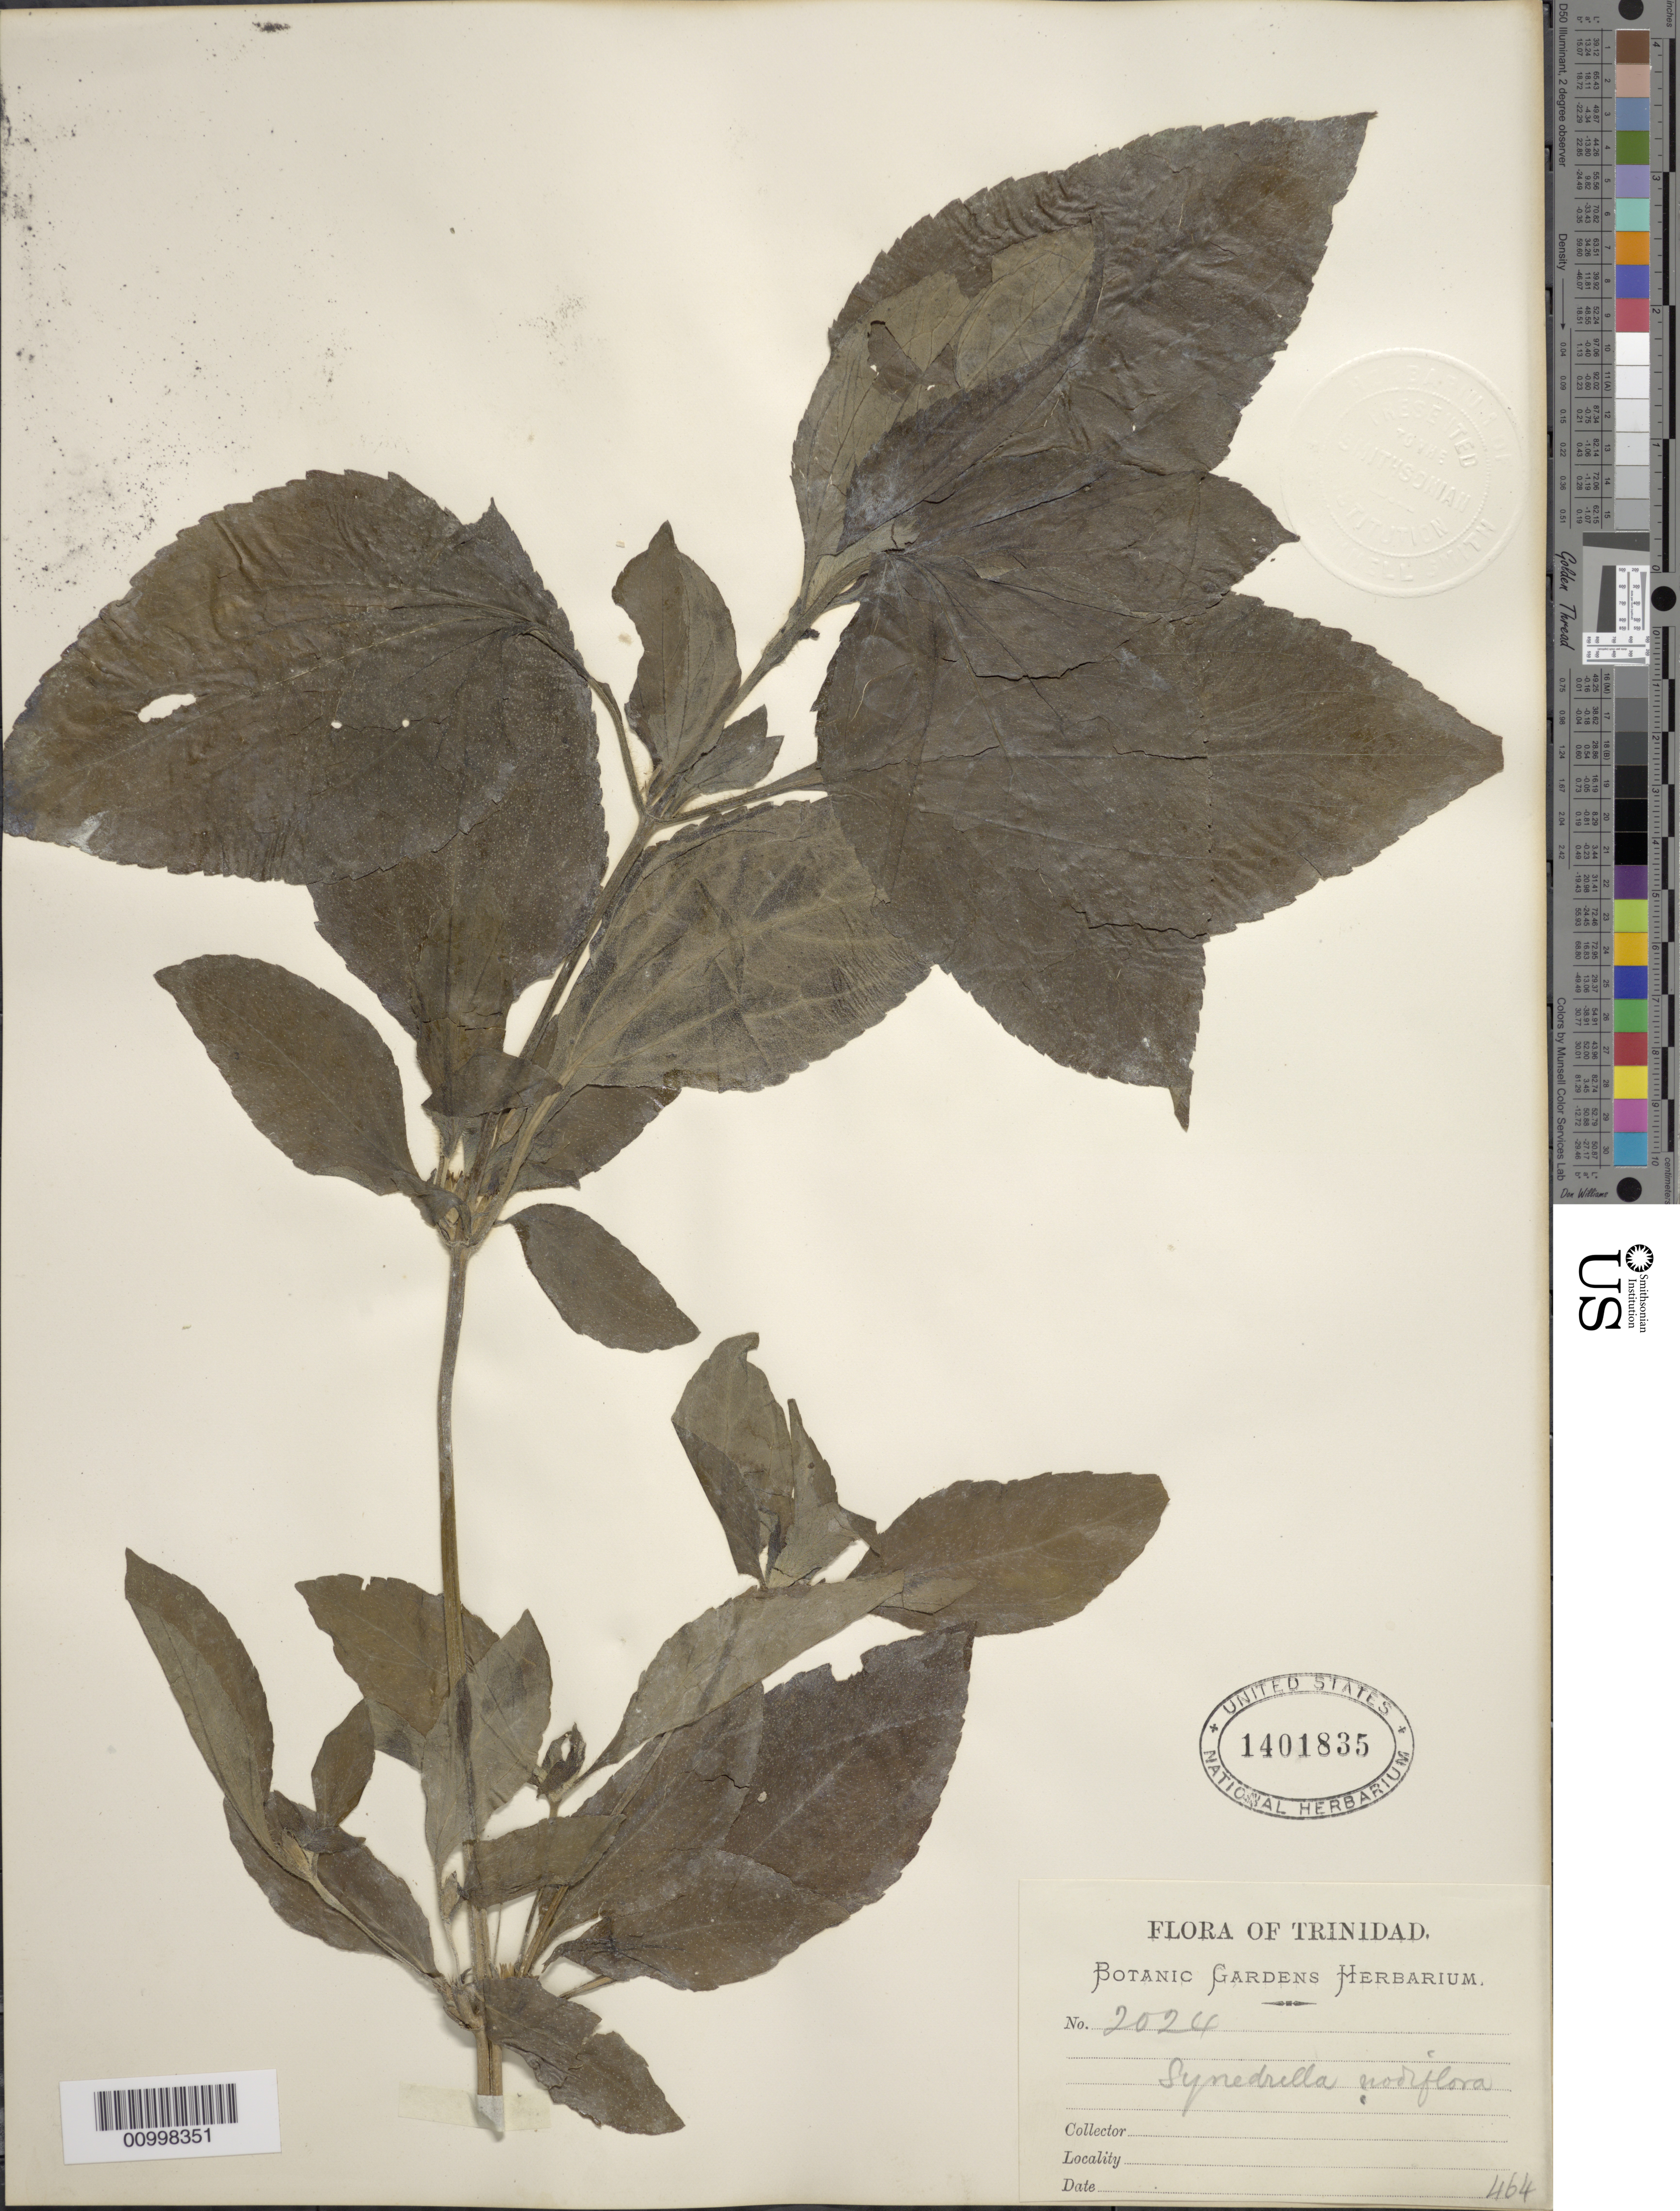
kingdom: Plantae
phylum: Tracheophyta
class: Magnoliopsida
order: Asterales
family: Asteraceae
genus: Synedrella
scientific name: Synedrella nodiflora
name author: (L.) Gaertn.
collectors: Botanic Gardens Herbarium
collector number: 2024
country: Trinidad and Tobago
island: Trinidad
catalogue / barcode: US 1401835